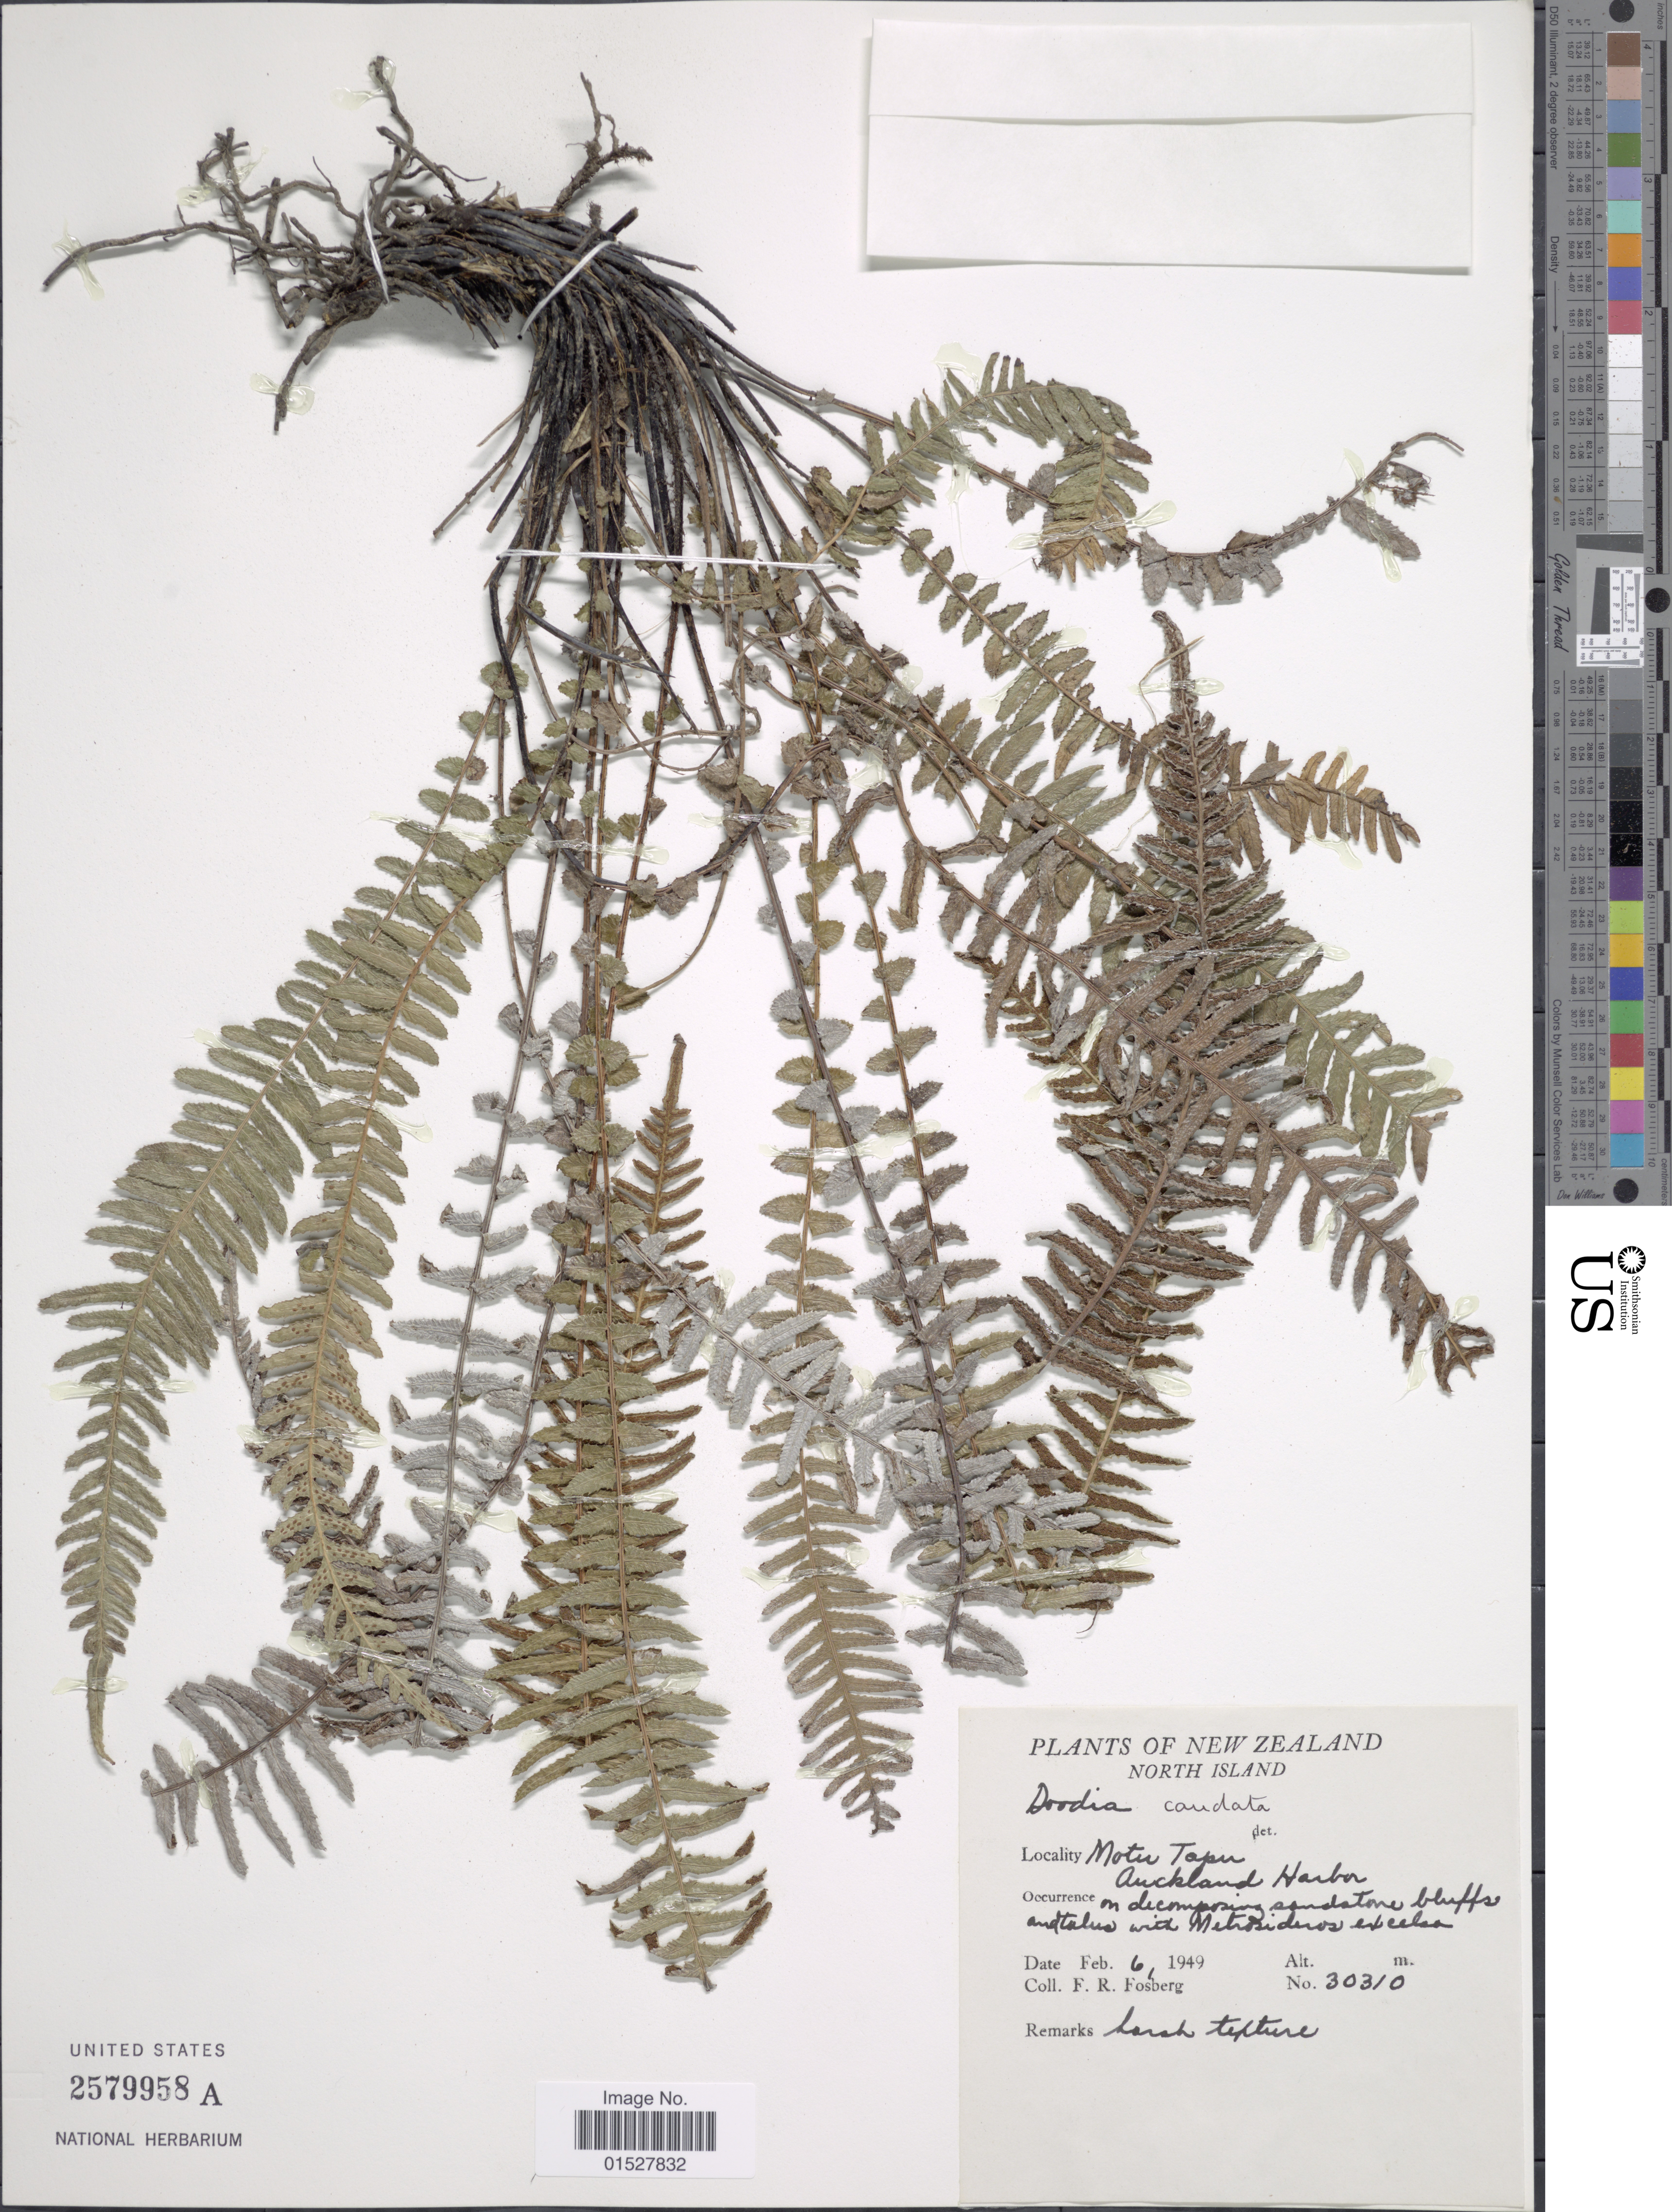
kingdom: Plantae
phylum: Tracheophyta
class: Polypodiopsida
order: Polypodiales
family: Blechnaceae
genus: Blechnum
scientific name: Blechnum spinulosum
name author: Poir.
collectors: F. R. Fosberg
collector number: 30310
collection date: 1949-02-06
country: New Zealand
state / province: Auckland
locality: North Island. Motutapu, Auckland harbor, on decomposing sandstone bluffs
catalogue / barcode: US 2579958A